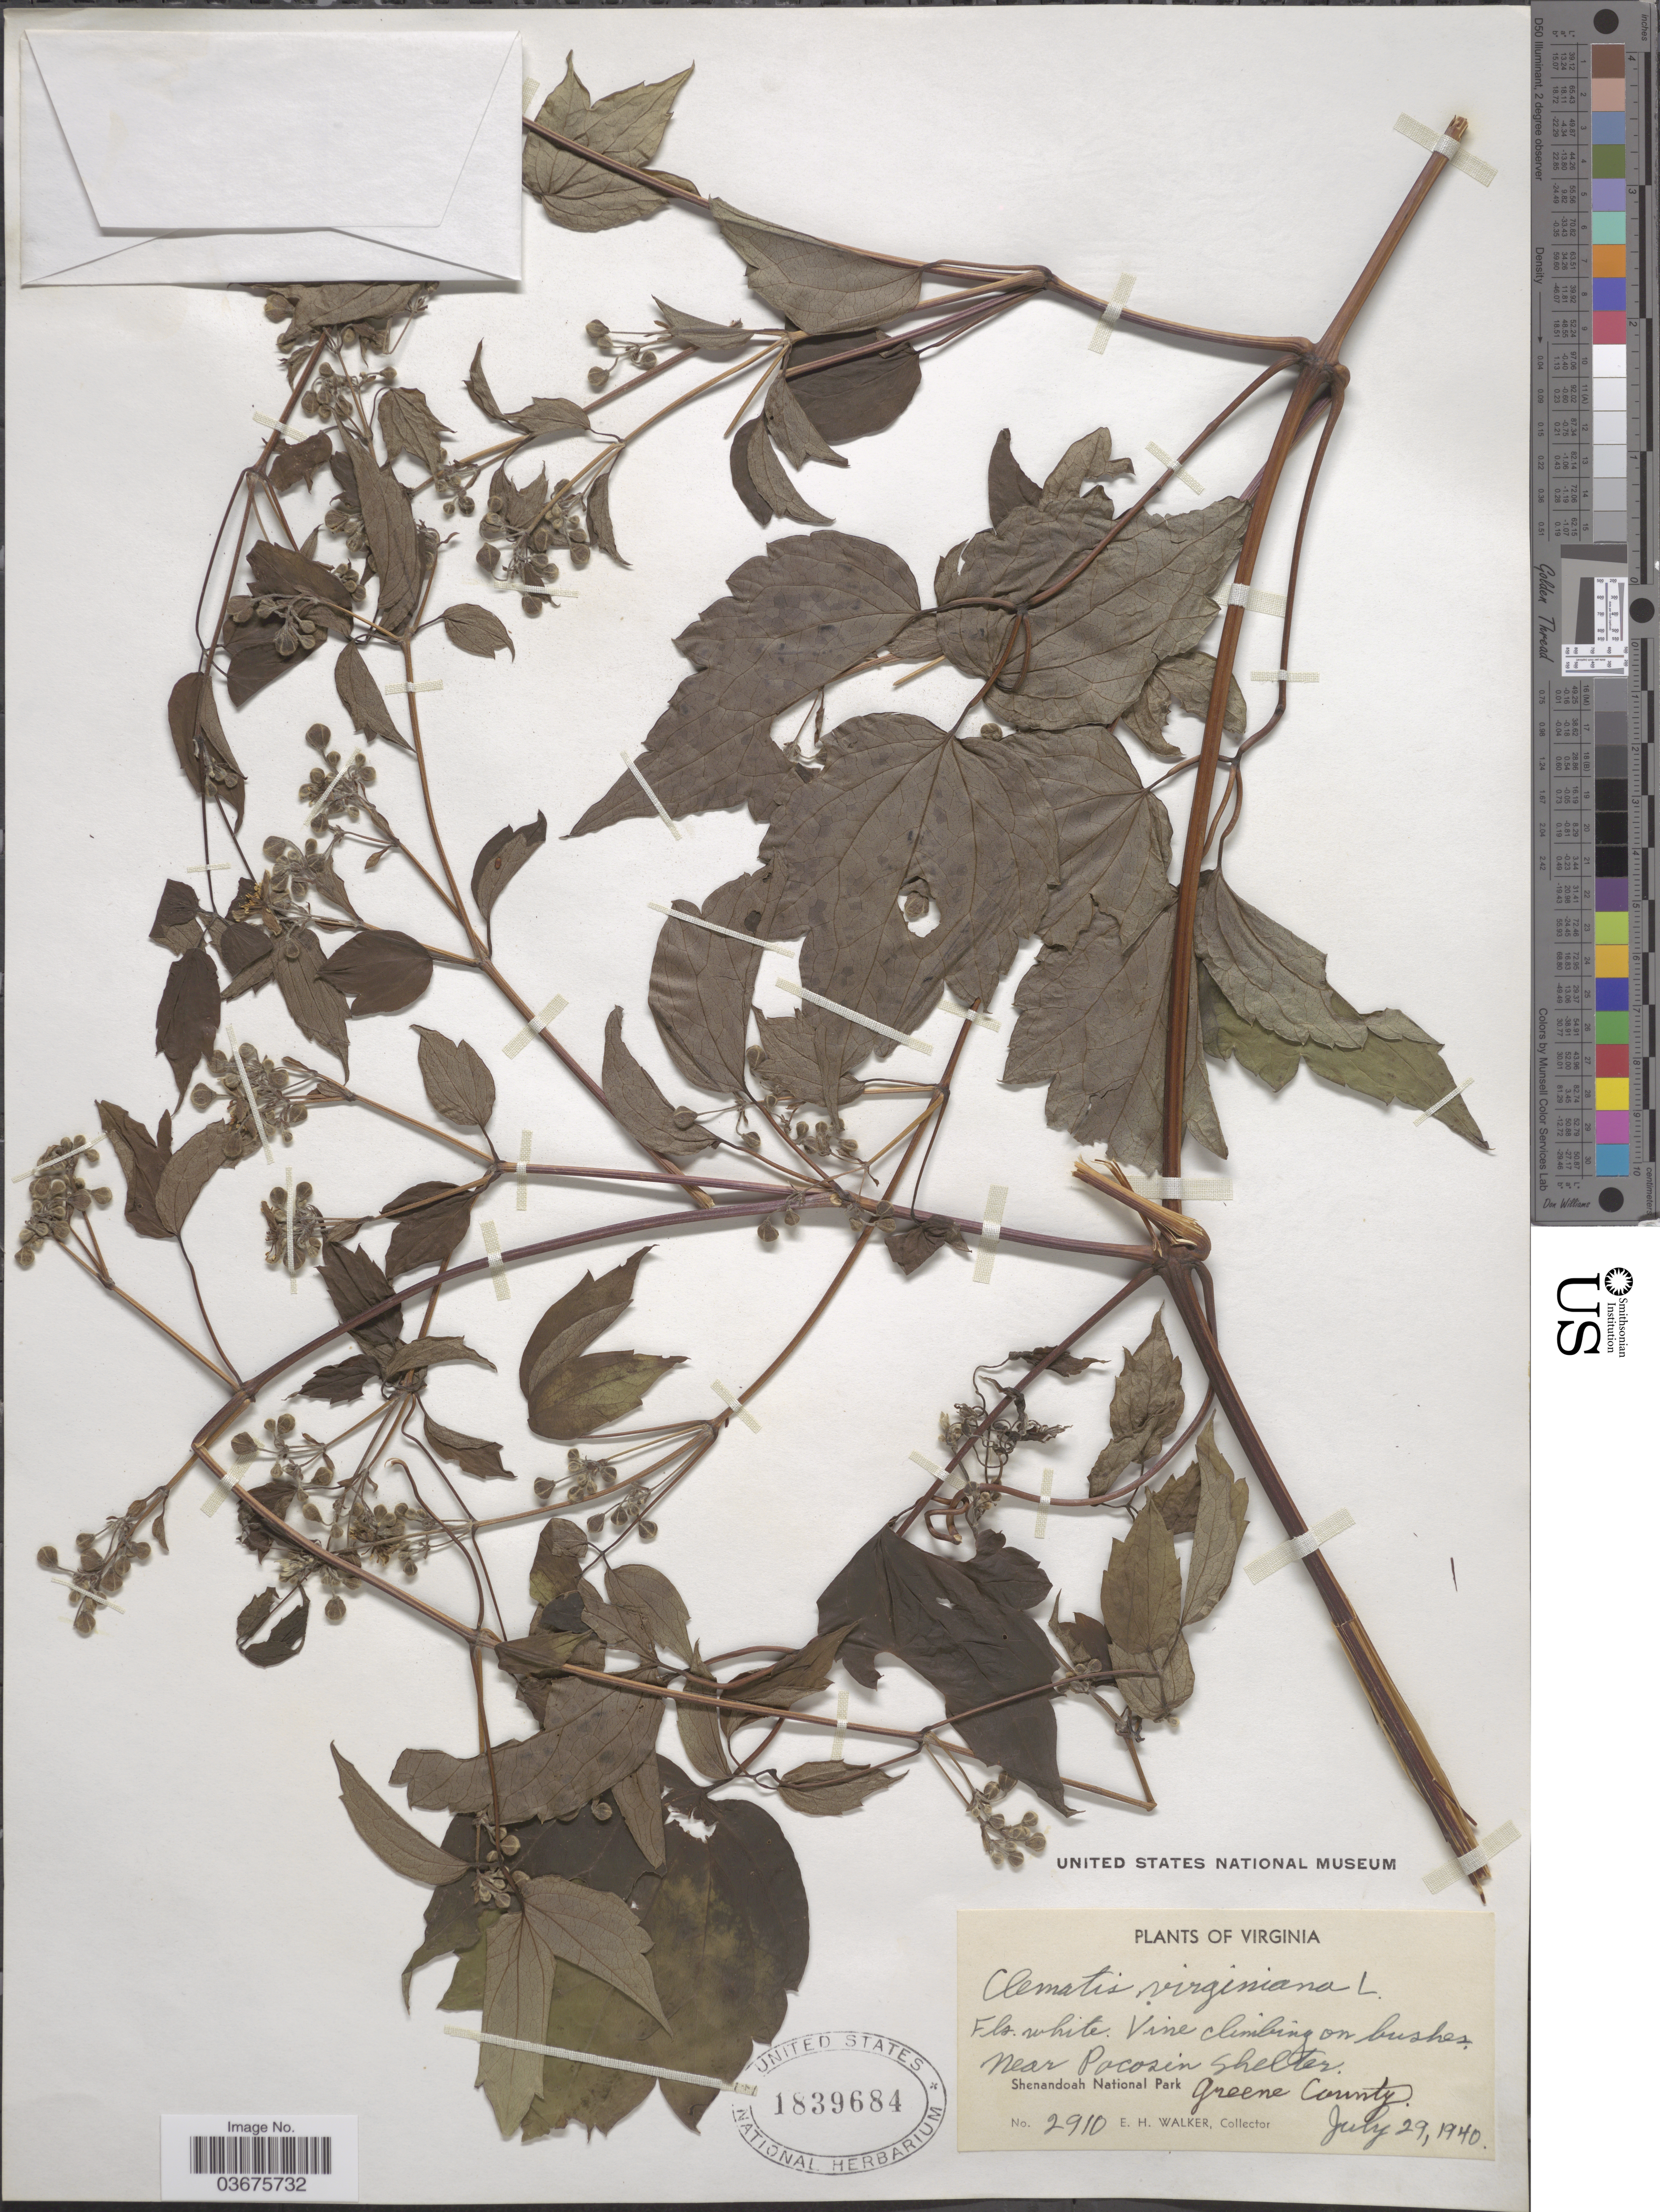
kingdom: Plantae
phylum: Tracheophyta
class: Magnoliopsida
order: Ranunculales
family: Ranunculaceae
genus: Clematis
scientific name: Clematis virginiana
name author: L.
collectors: E. H. Walker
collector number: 2910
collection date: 1940-07-29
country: United States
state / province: Virginia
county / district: Greene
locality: Near Pocosin Shelter. Shenandoah National Park, Greene County.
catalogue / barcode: US 1839684